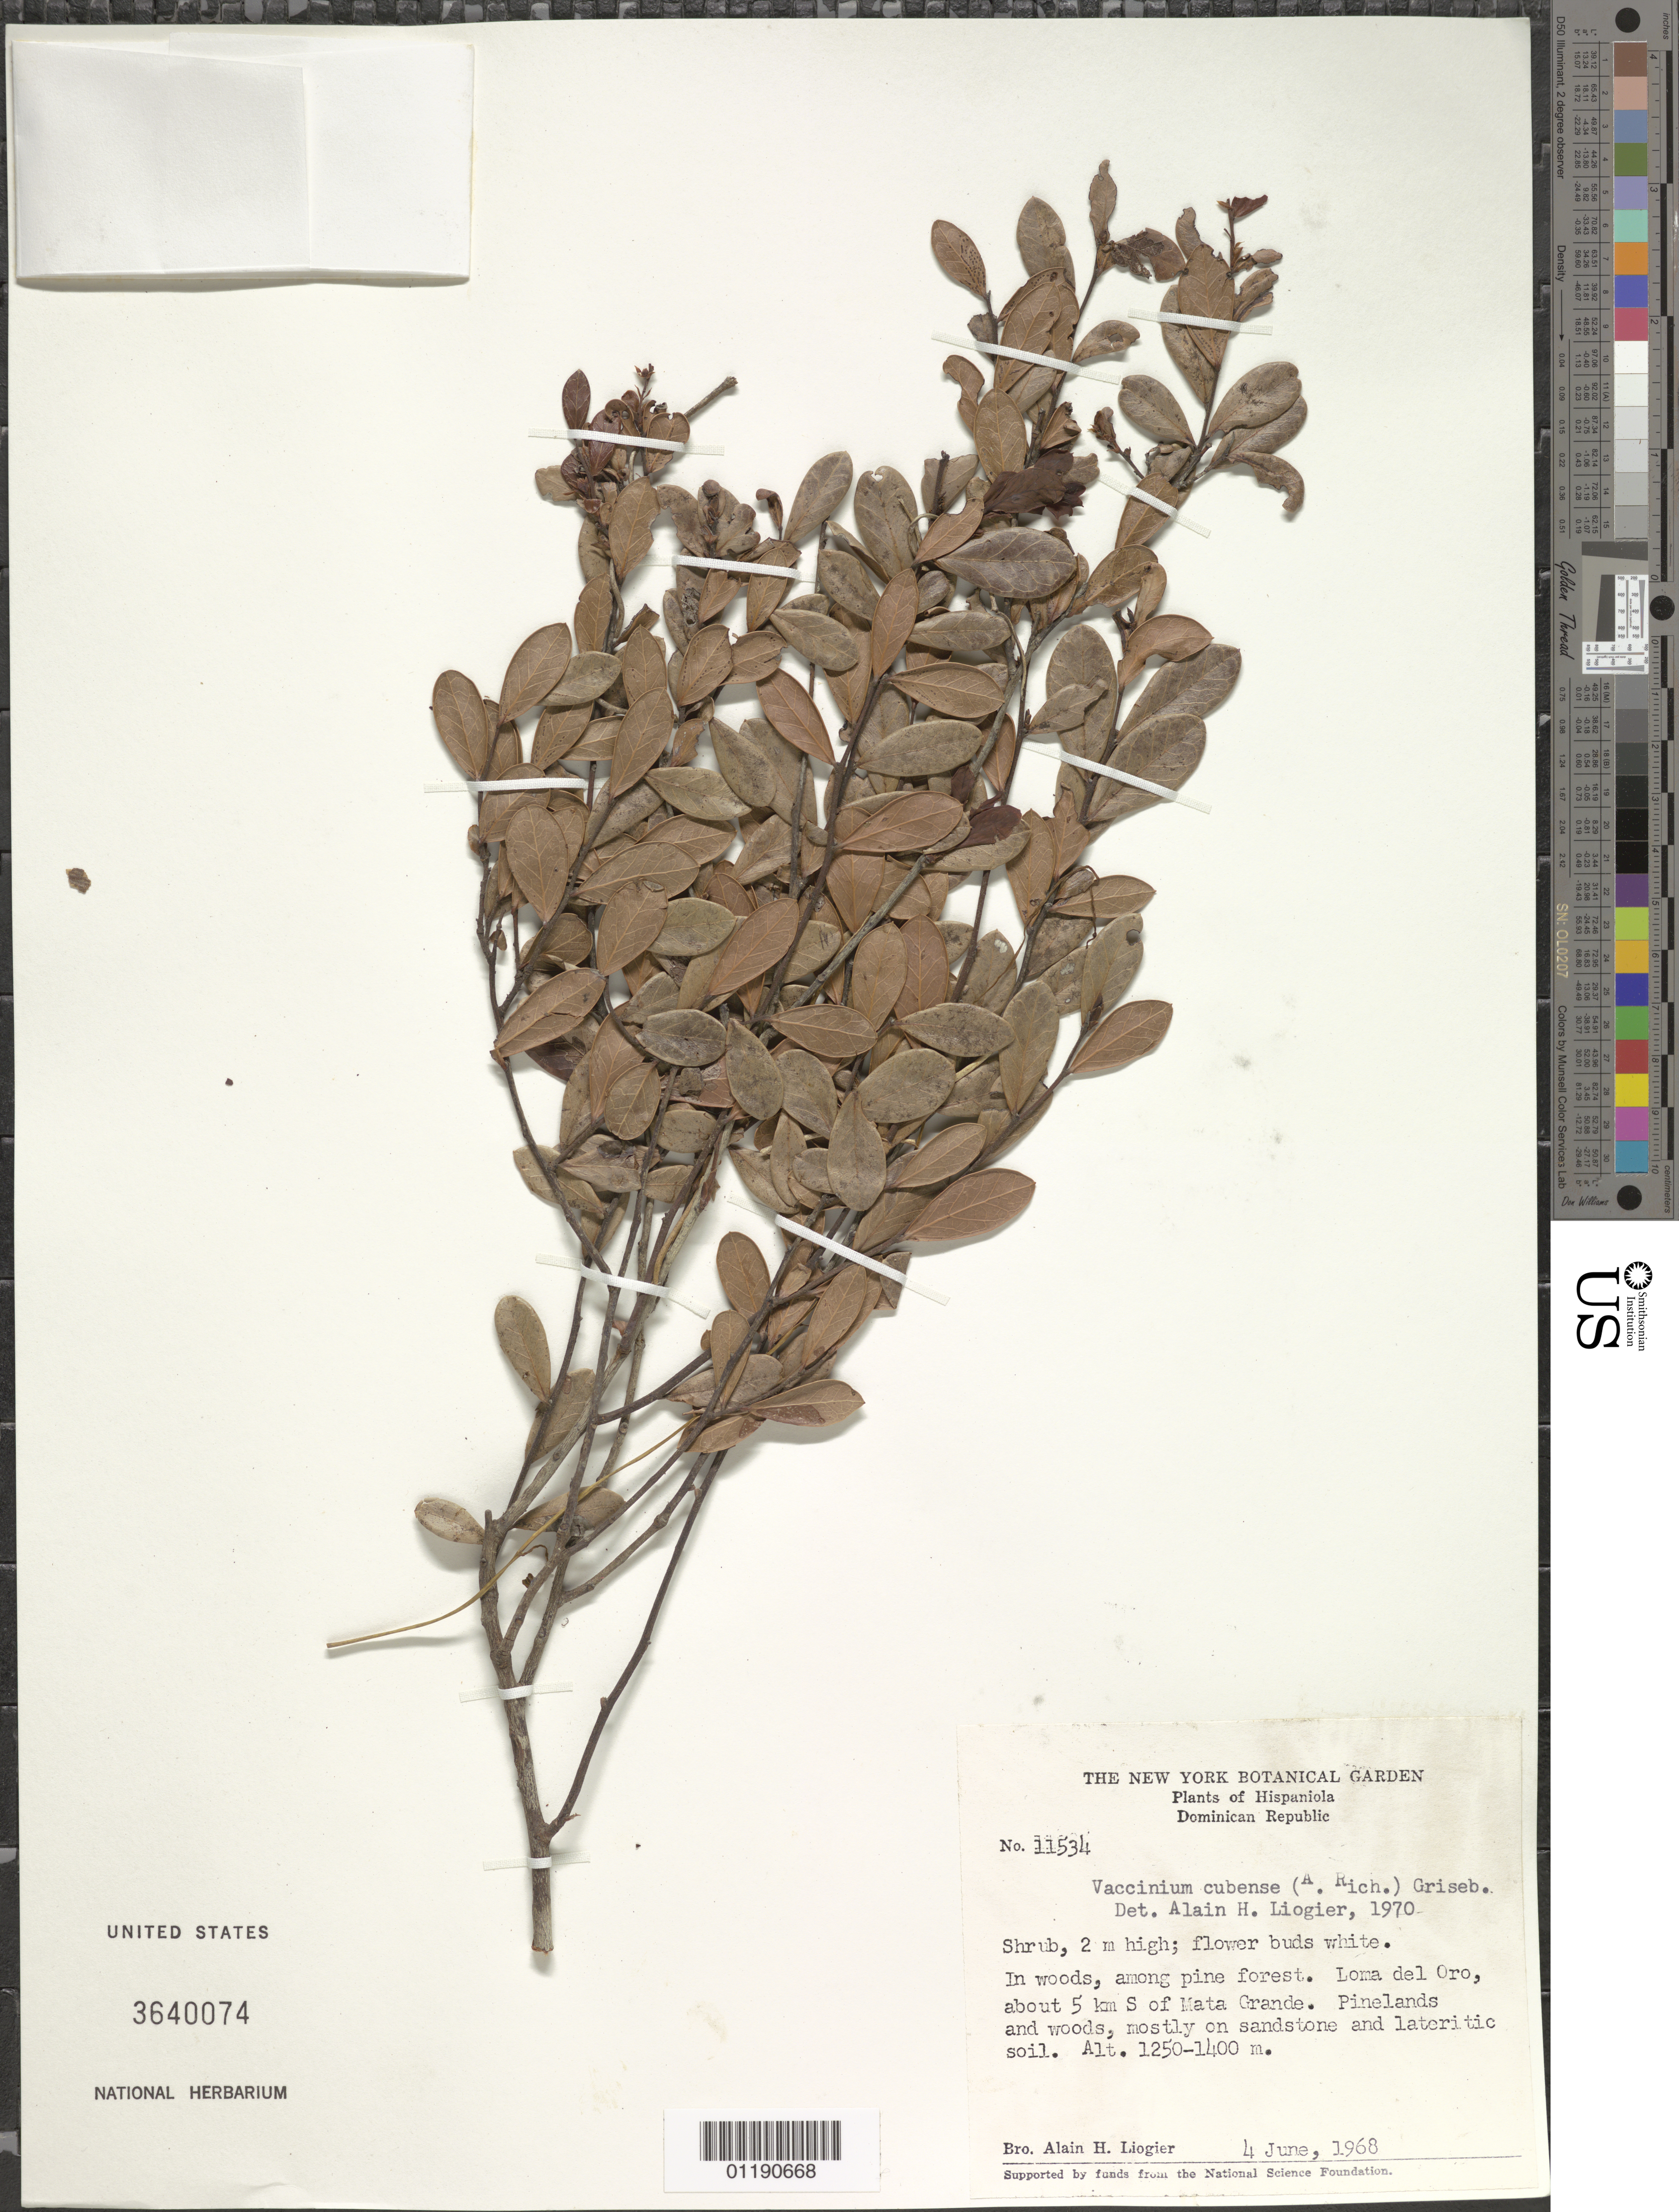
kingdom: Plantae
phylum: Tracheophyta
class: Magnoliopsida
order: Ericales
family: Ericaceae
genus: Vaccinium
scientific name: Vaccinium cubense var. cubense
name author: (A. Rich.) Griseb.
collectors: A. H. Liogier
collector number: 11534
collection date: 1968-06-04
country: Dominican Republic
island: Hispaniola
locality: Loma del Oro, about 5 km S of Mata Grande.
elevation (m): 1250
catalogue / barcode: US 3640074